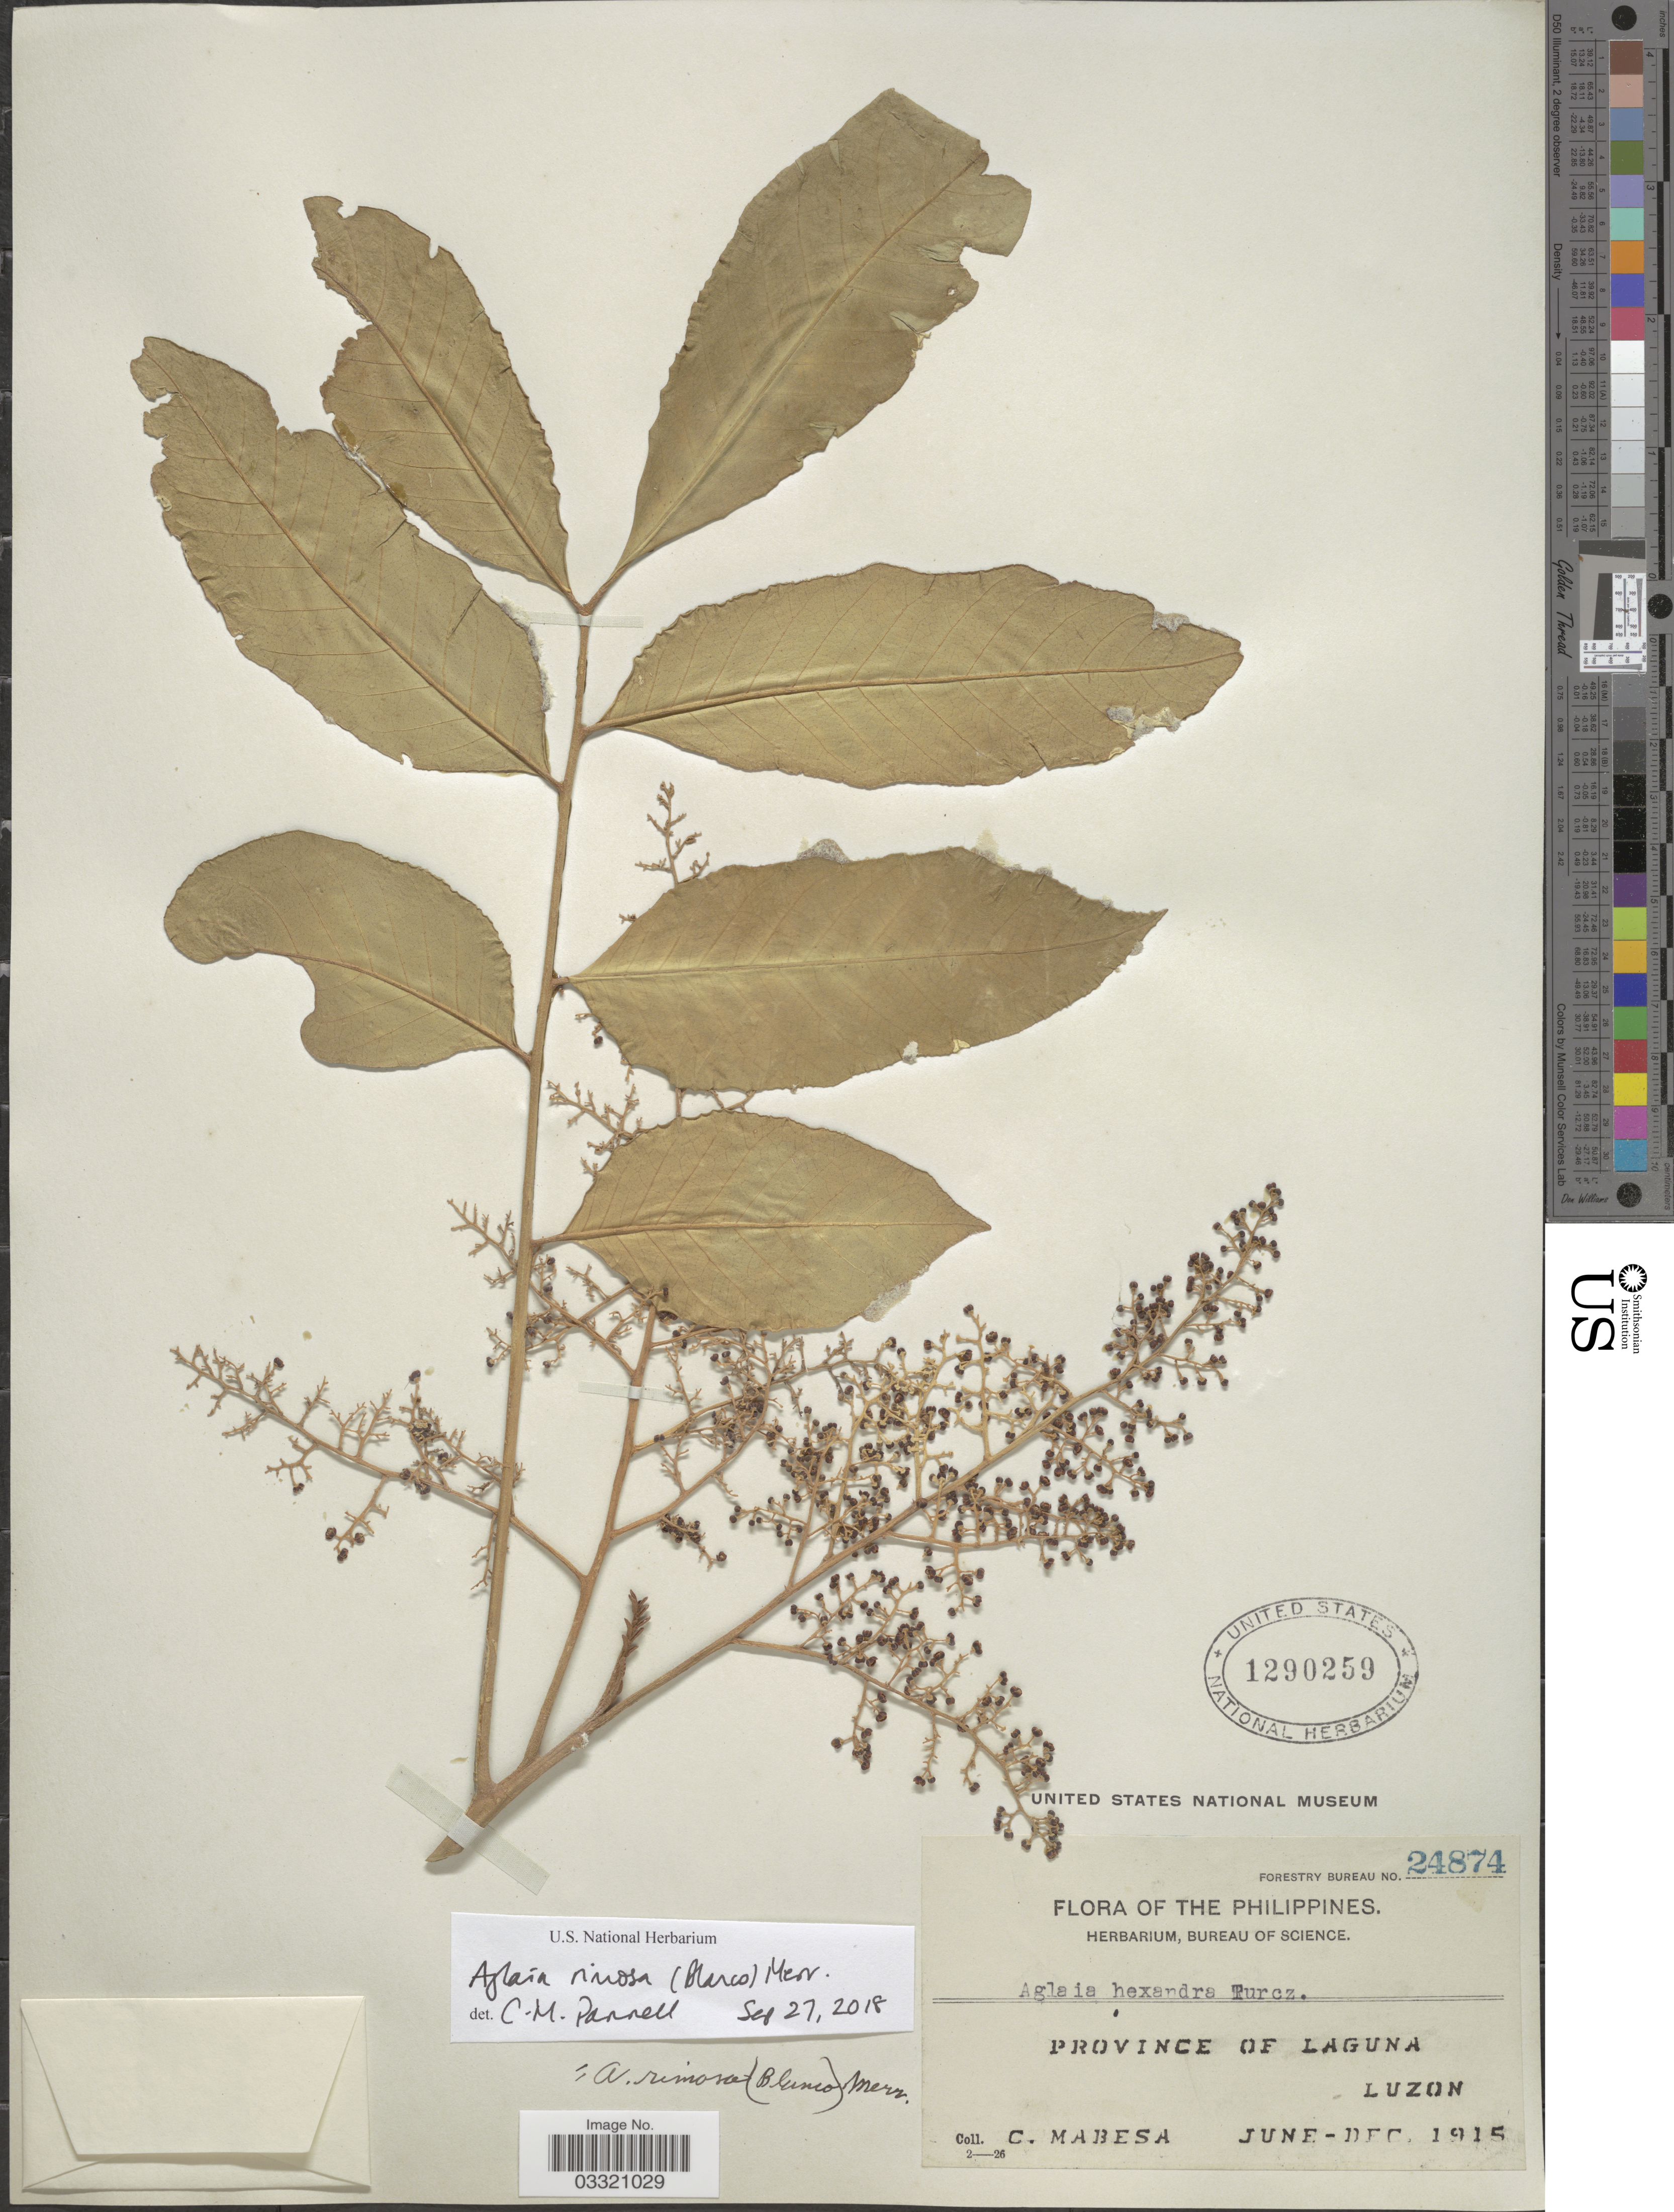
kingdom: Plantae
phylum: Tracheophyta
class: Magnoliopsida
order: Sapindales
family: Meliaceae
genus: Aglaia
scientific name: Aglaia rimosa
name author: (Blanco) Merr.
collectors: C. Mabesa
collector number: Forestry Bureau 24874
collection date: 1915-06/1915-12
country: Philippines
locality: Province of Laguna. Luzon.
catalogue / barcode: US 1290259